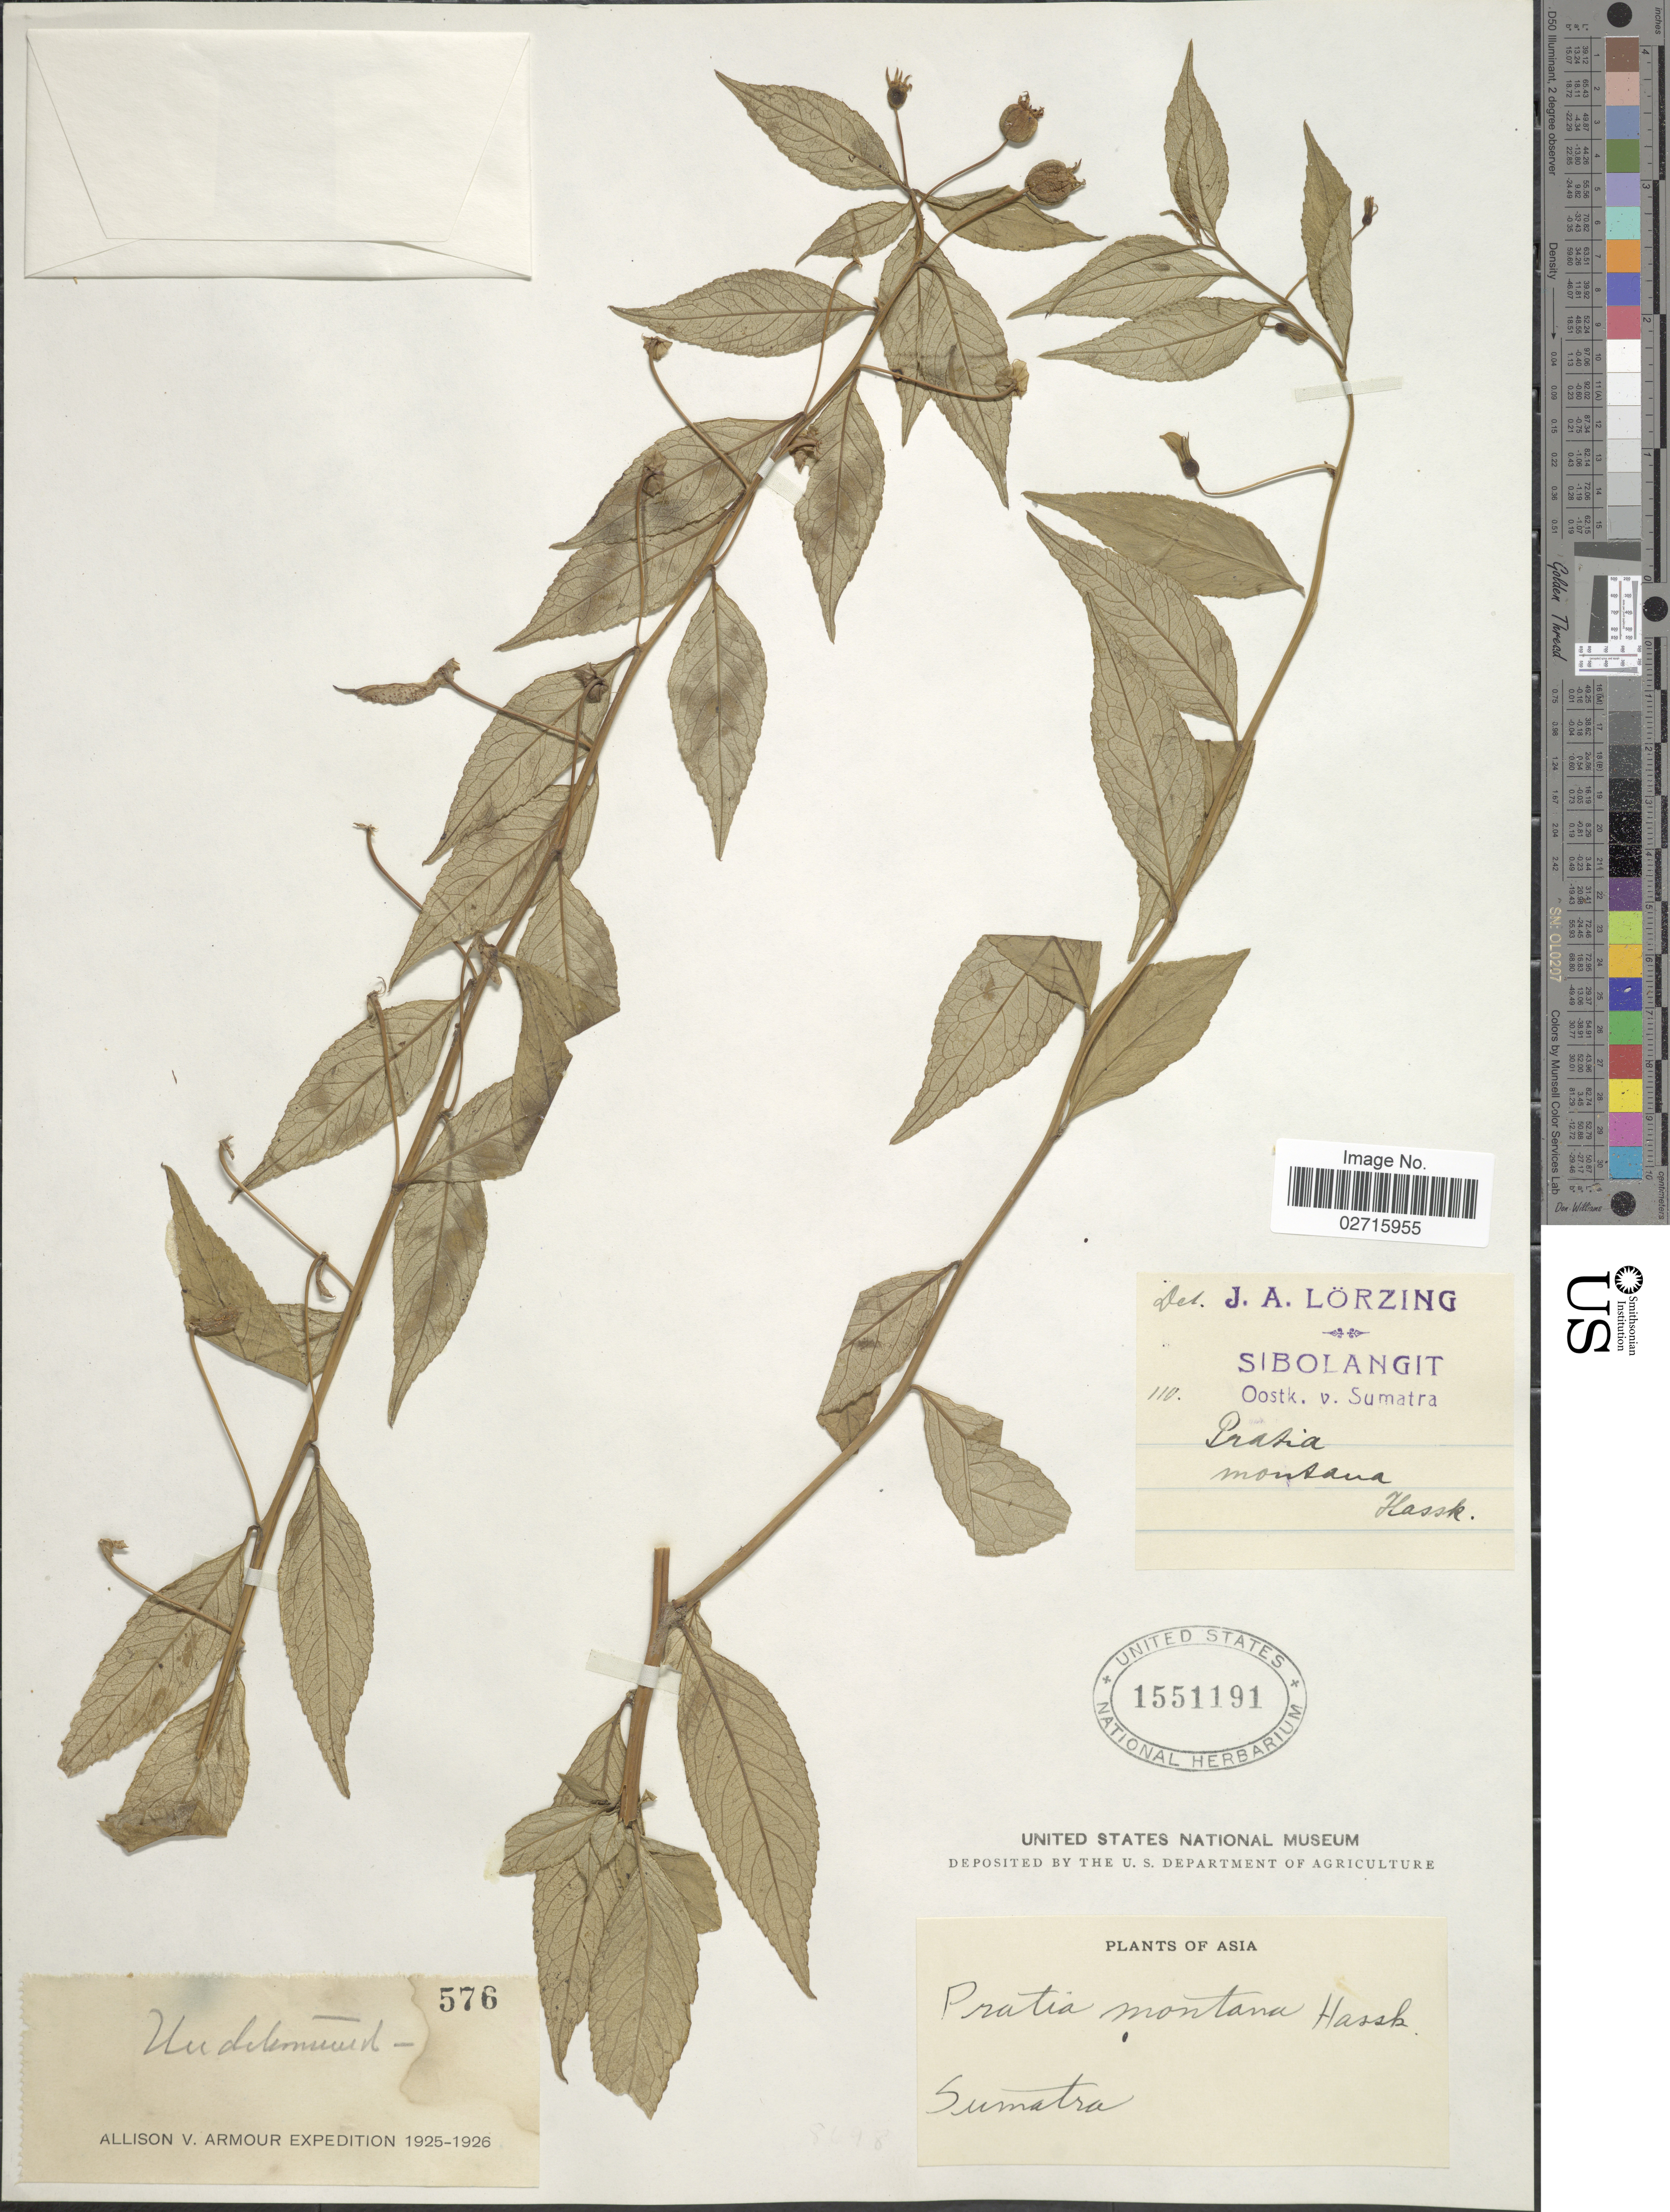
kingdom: Plantae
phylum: Tracheophyta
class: Magnoliopsida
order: Asterales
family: Campanulaceae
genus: Lobelia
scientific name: Lobelia montana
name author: Reinw. ex Blume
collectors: Allison V. Armour Expedition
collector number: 576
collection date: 1925/1926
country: Indonesia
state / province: Sumatra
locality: Asia, Sibolangit, Oostk. v. Sumatra.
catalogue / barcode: US 1551191